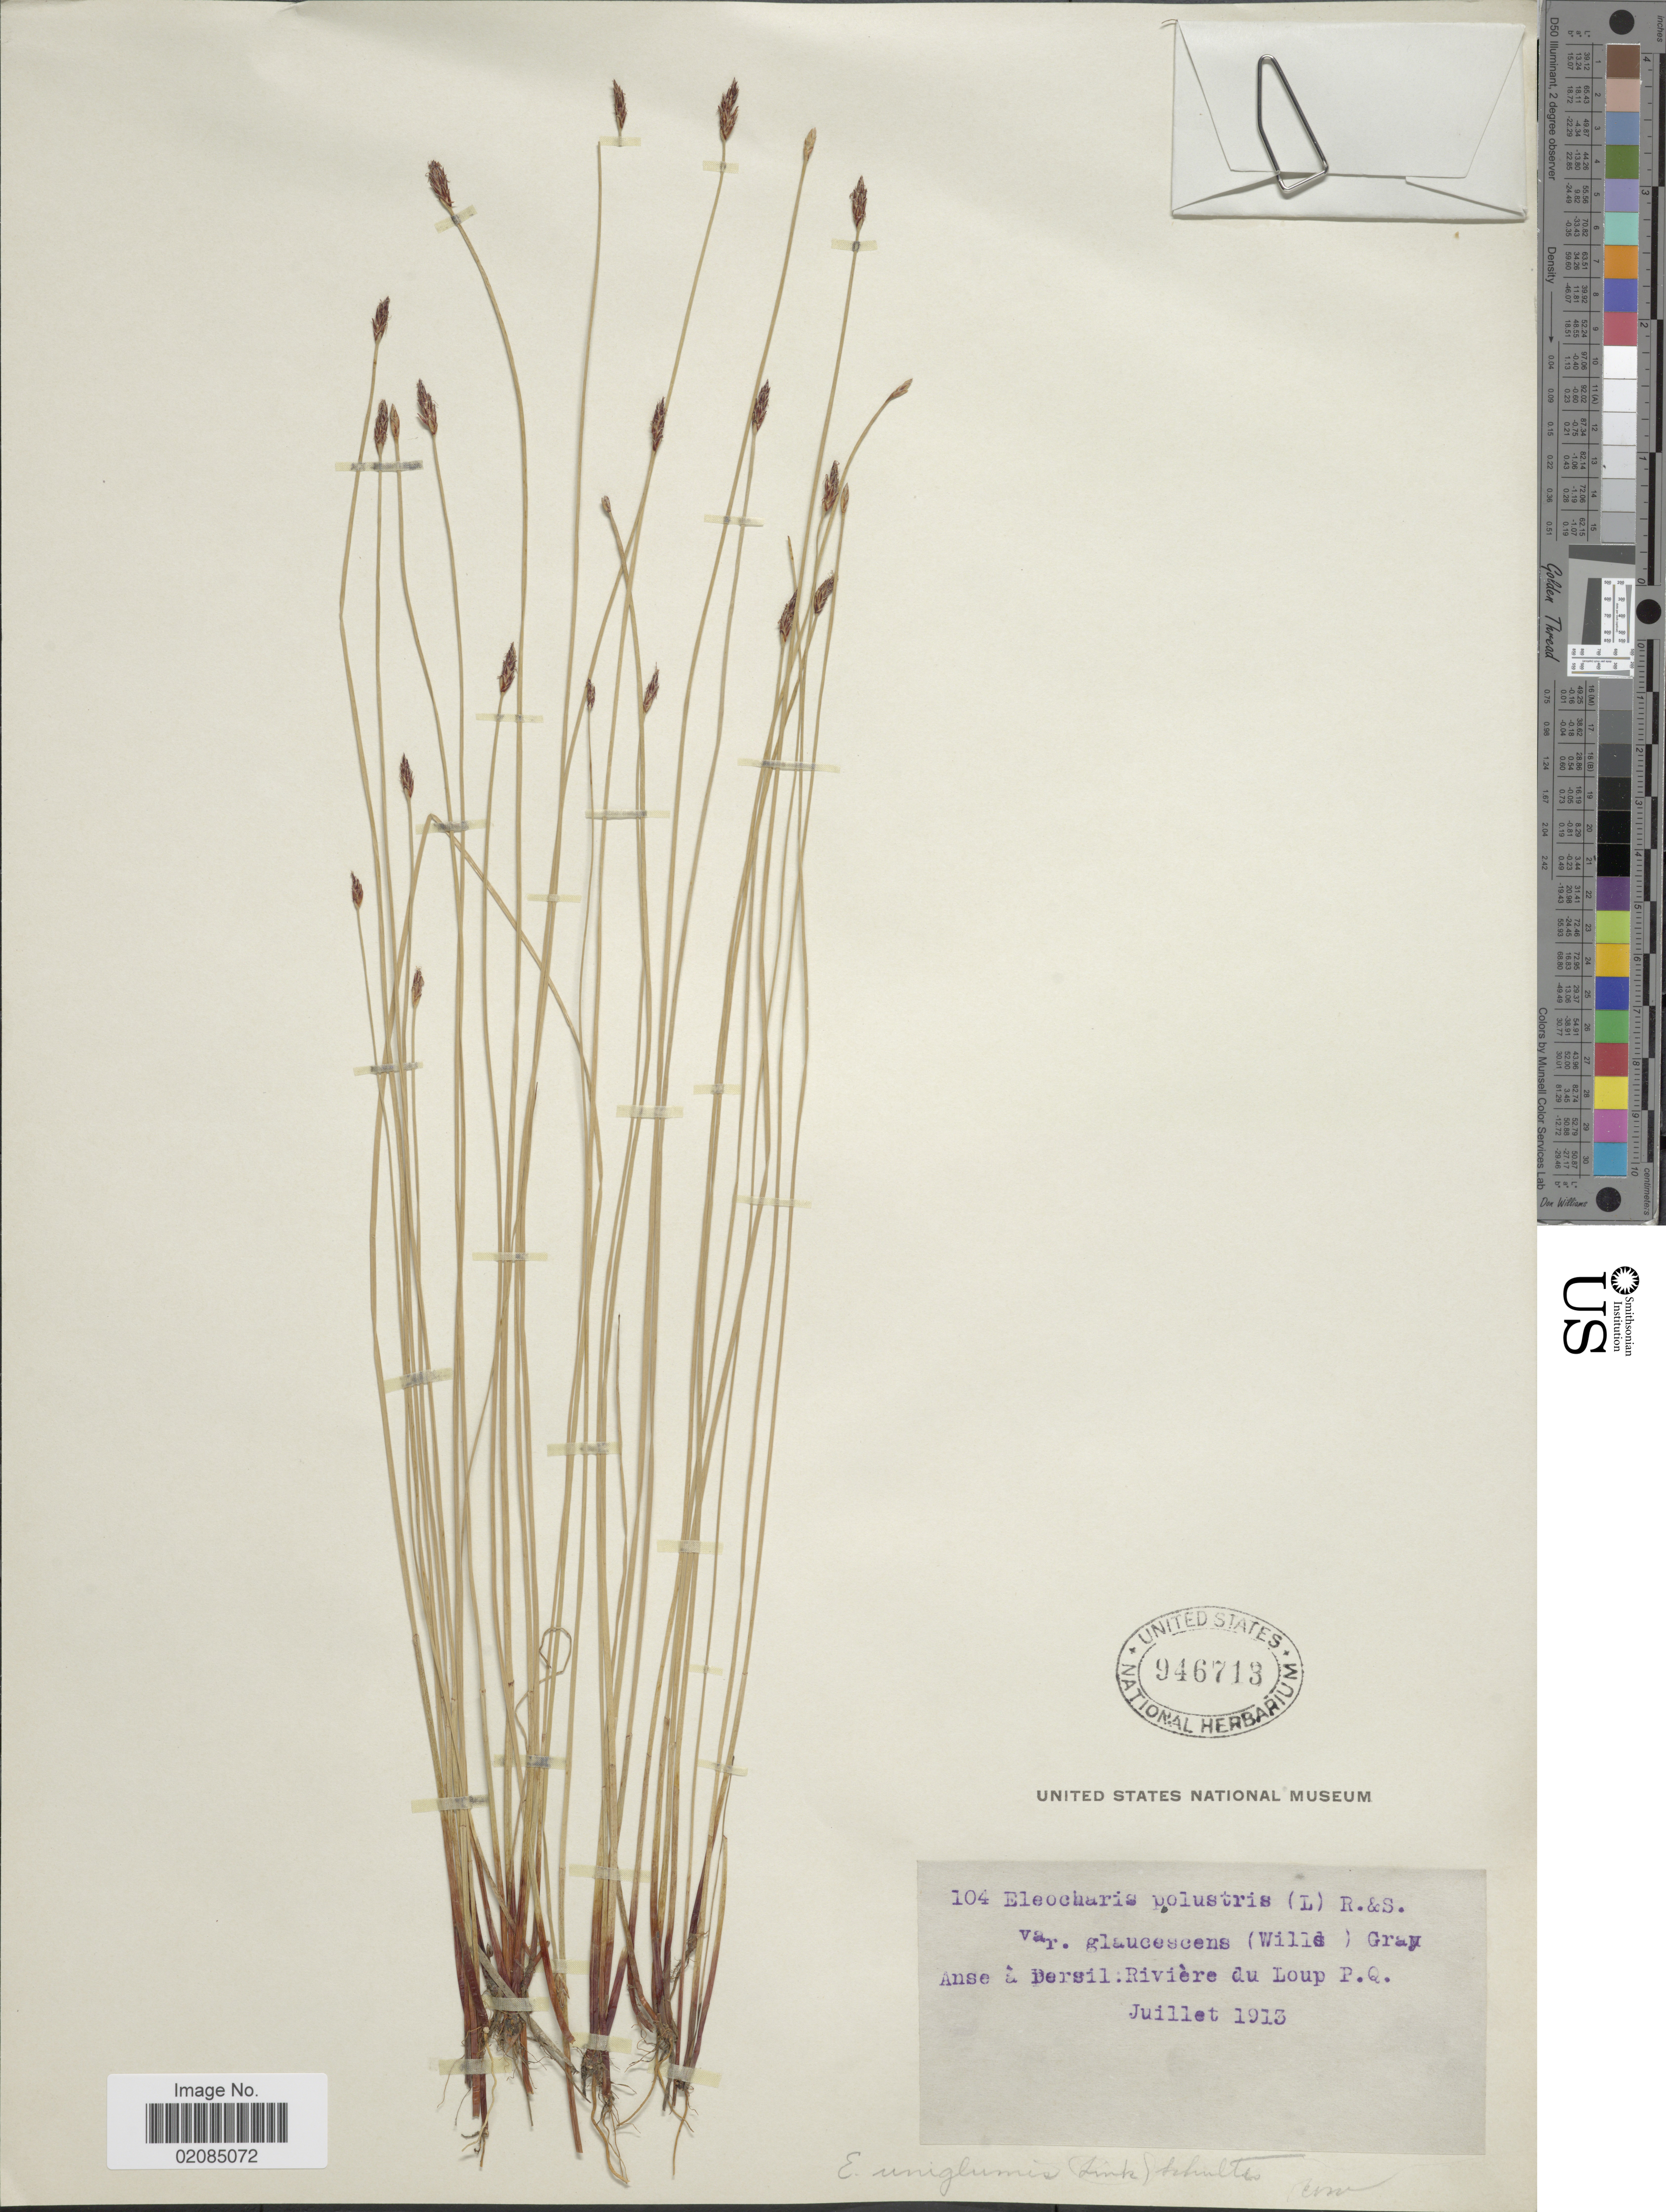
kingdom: Plantae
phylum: Tracheophyta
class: Liliopsida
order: Poales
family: Cyperaceae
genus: Eleocharis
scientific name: Eleocharis uniglumis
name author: (Link) Schult.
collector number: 104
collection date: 1913-07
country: Canada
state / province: Quebec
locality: Anse à Dersil, Rivière-du-Loup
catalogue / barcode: US 946713